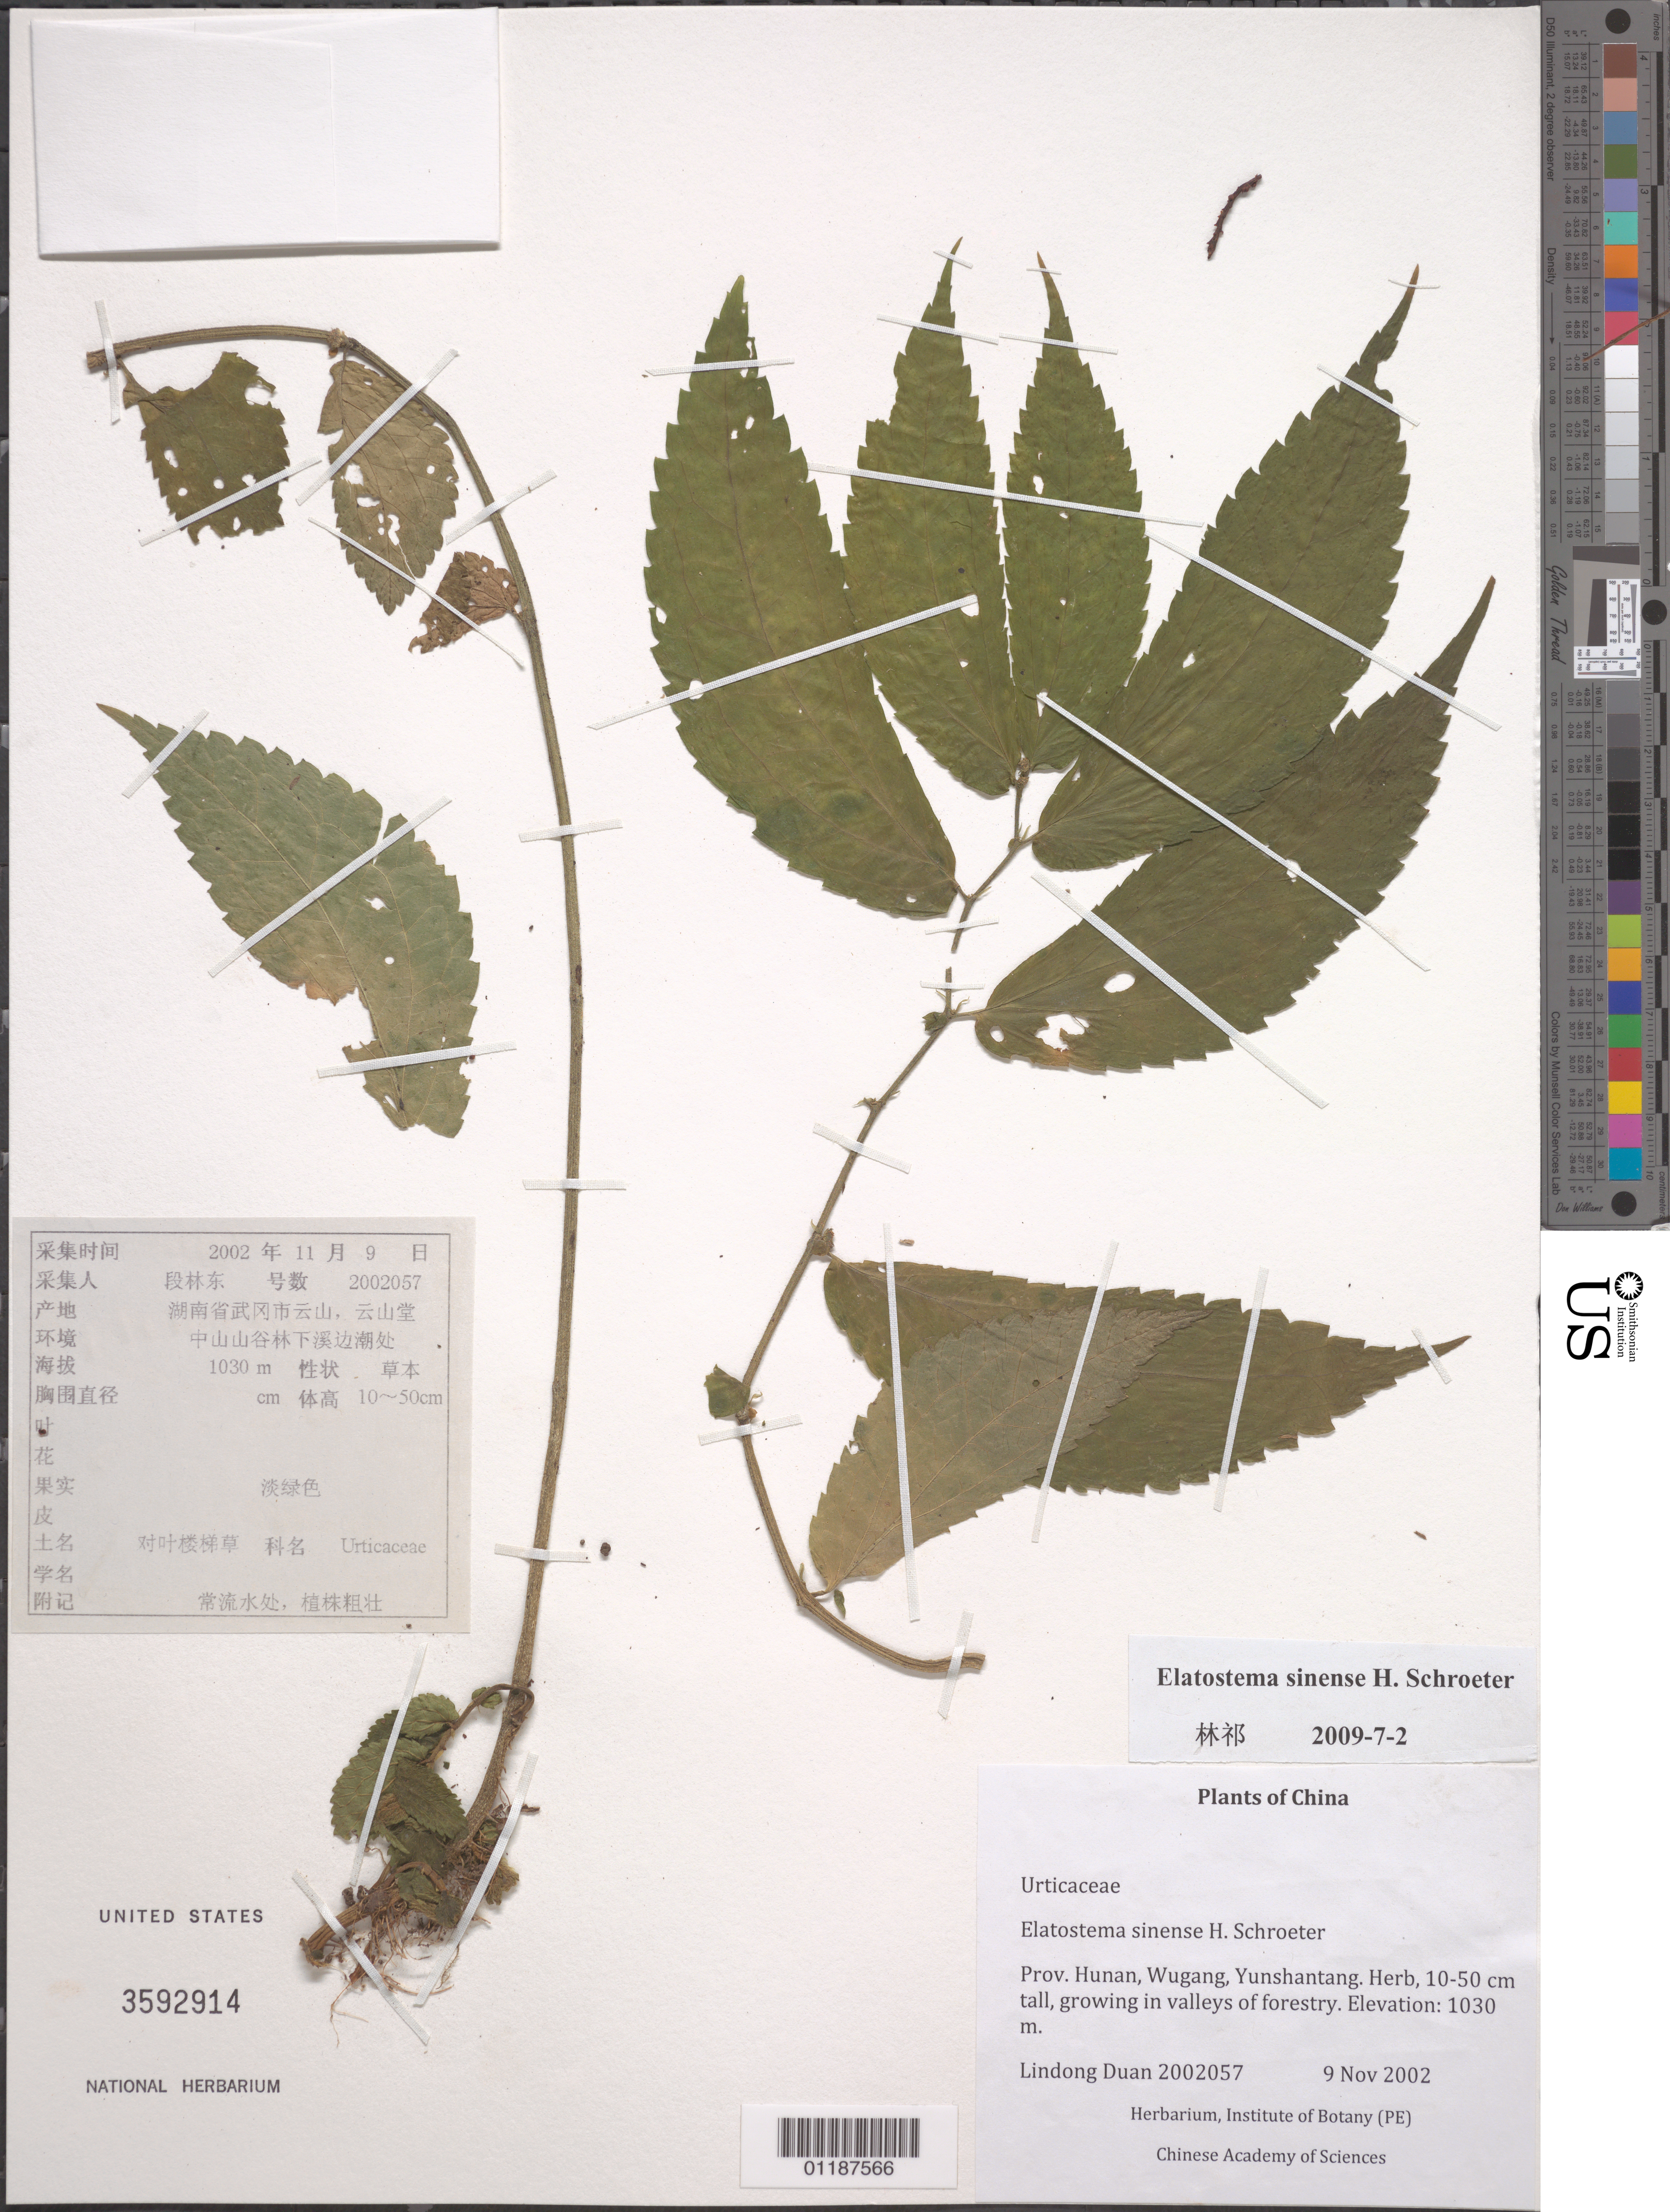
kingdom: Plantae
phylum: Tracheophyta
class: Magnoliopsida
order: Rosales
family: Urticaceae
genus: Elatostema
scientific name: Elatostema sinense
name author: H. Schroet.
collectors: L. Duan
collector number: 2002057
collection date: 2002-11-09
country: China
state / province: Hunan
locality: Wugang, Yunshantang.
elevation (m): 1030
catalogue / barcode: US 3592914